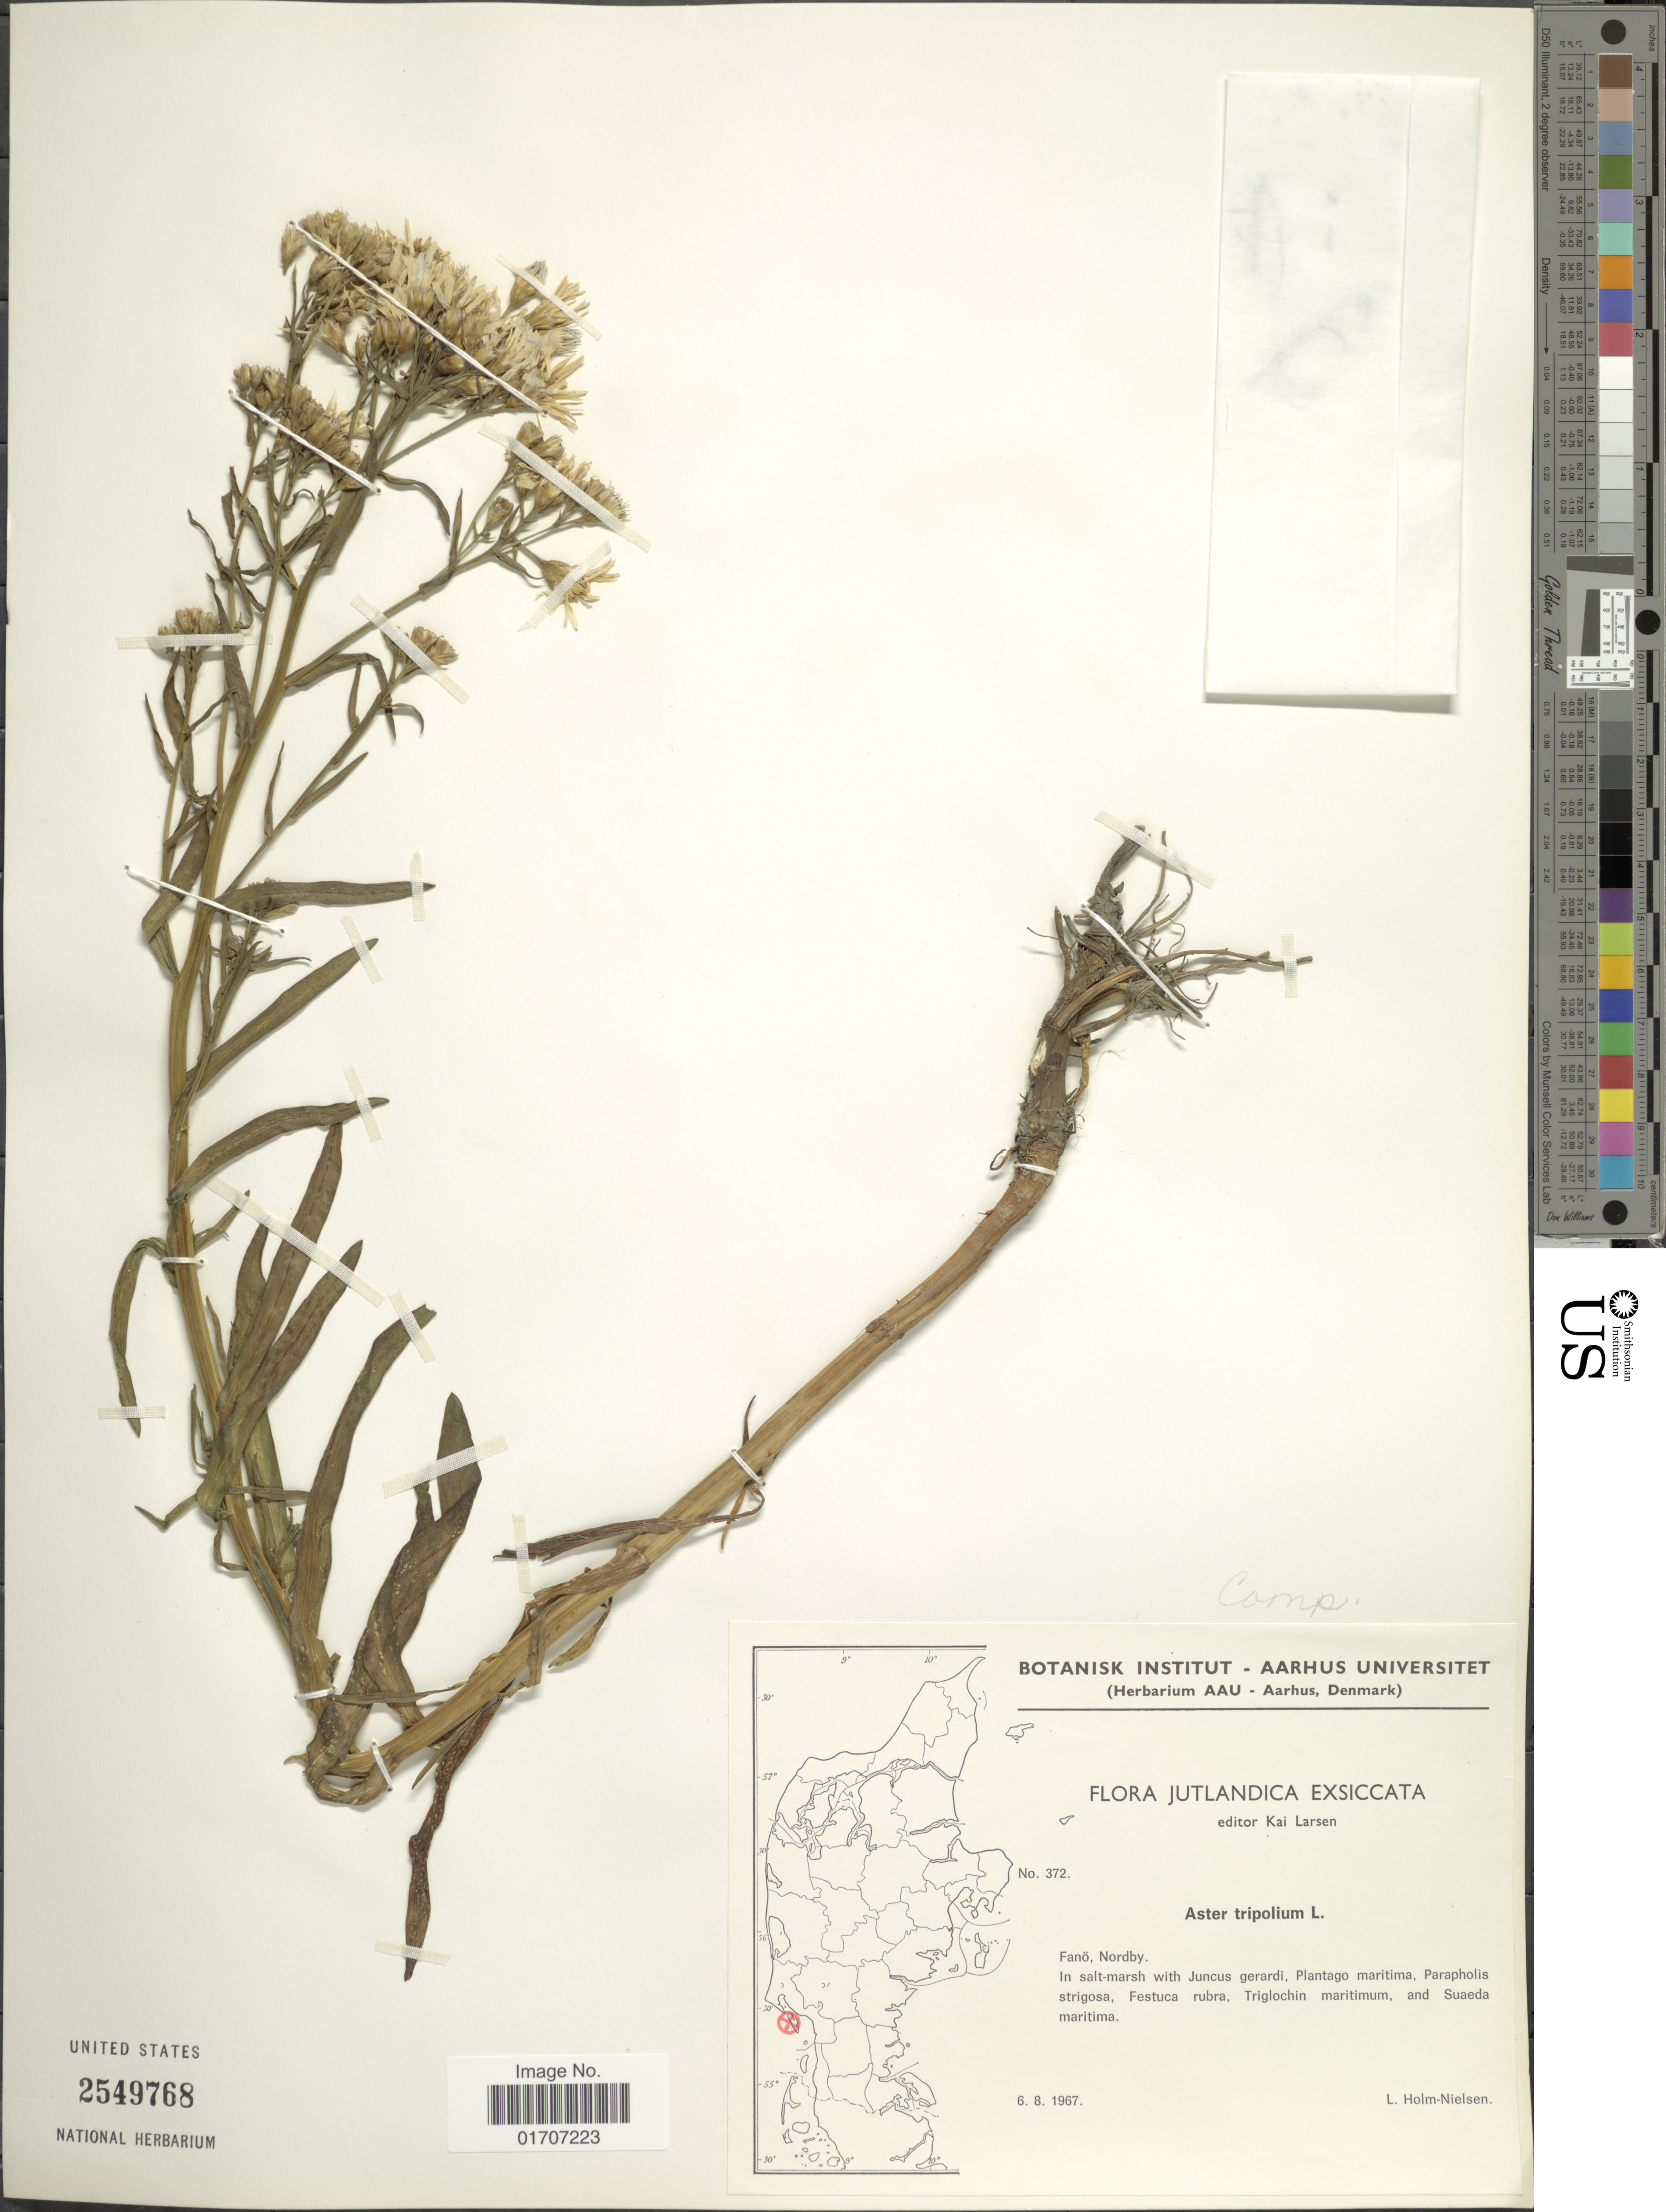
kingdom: Plantae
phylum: Tracheophyta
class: Magnoliopsida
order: Asterales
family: Asteraceae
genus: Tripolium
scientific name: Tripolium pannonicum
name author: (Jacq.) Dobrocz.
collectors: L. B. Holm-Nielsen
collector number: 372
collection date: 1967-08-06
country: Denmark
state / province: Syddanmark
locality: Jutlandica, Fanö, Nordby, In salt-marsh with juncus gerardi, Plantago Maritima, Paraholis strigosa, Festuca rubra, Triglochin maritimum, and Suaeda maritima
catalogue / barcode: US 2549768